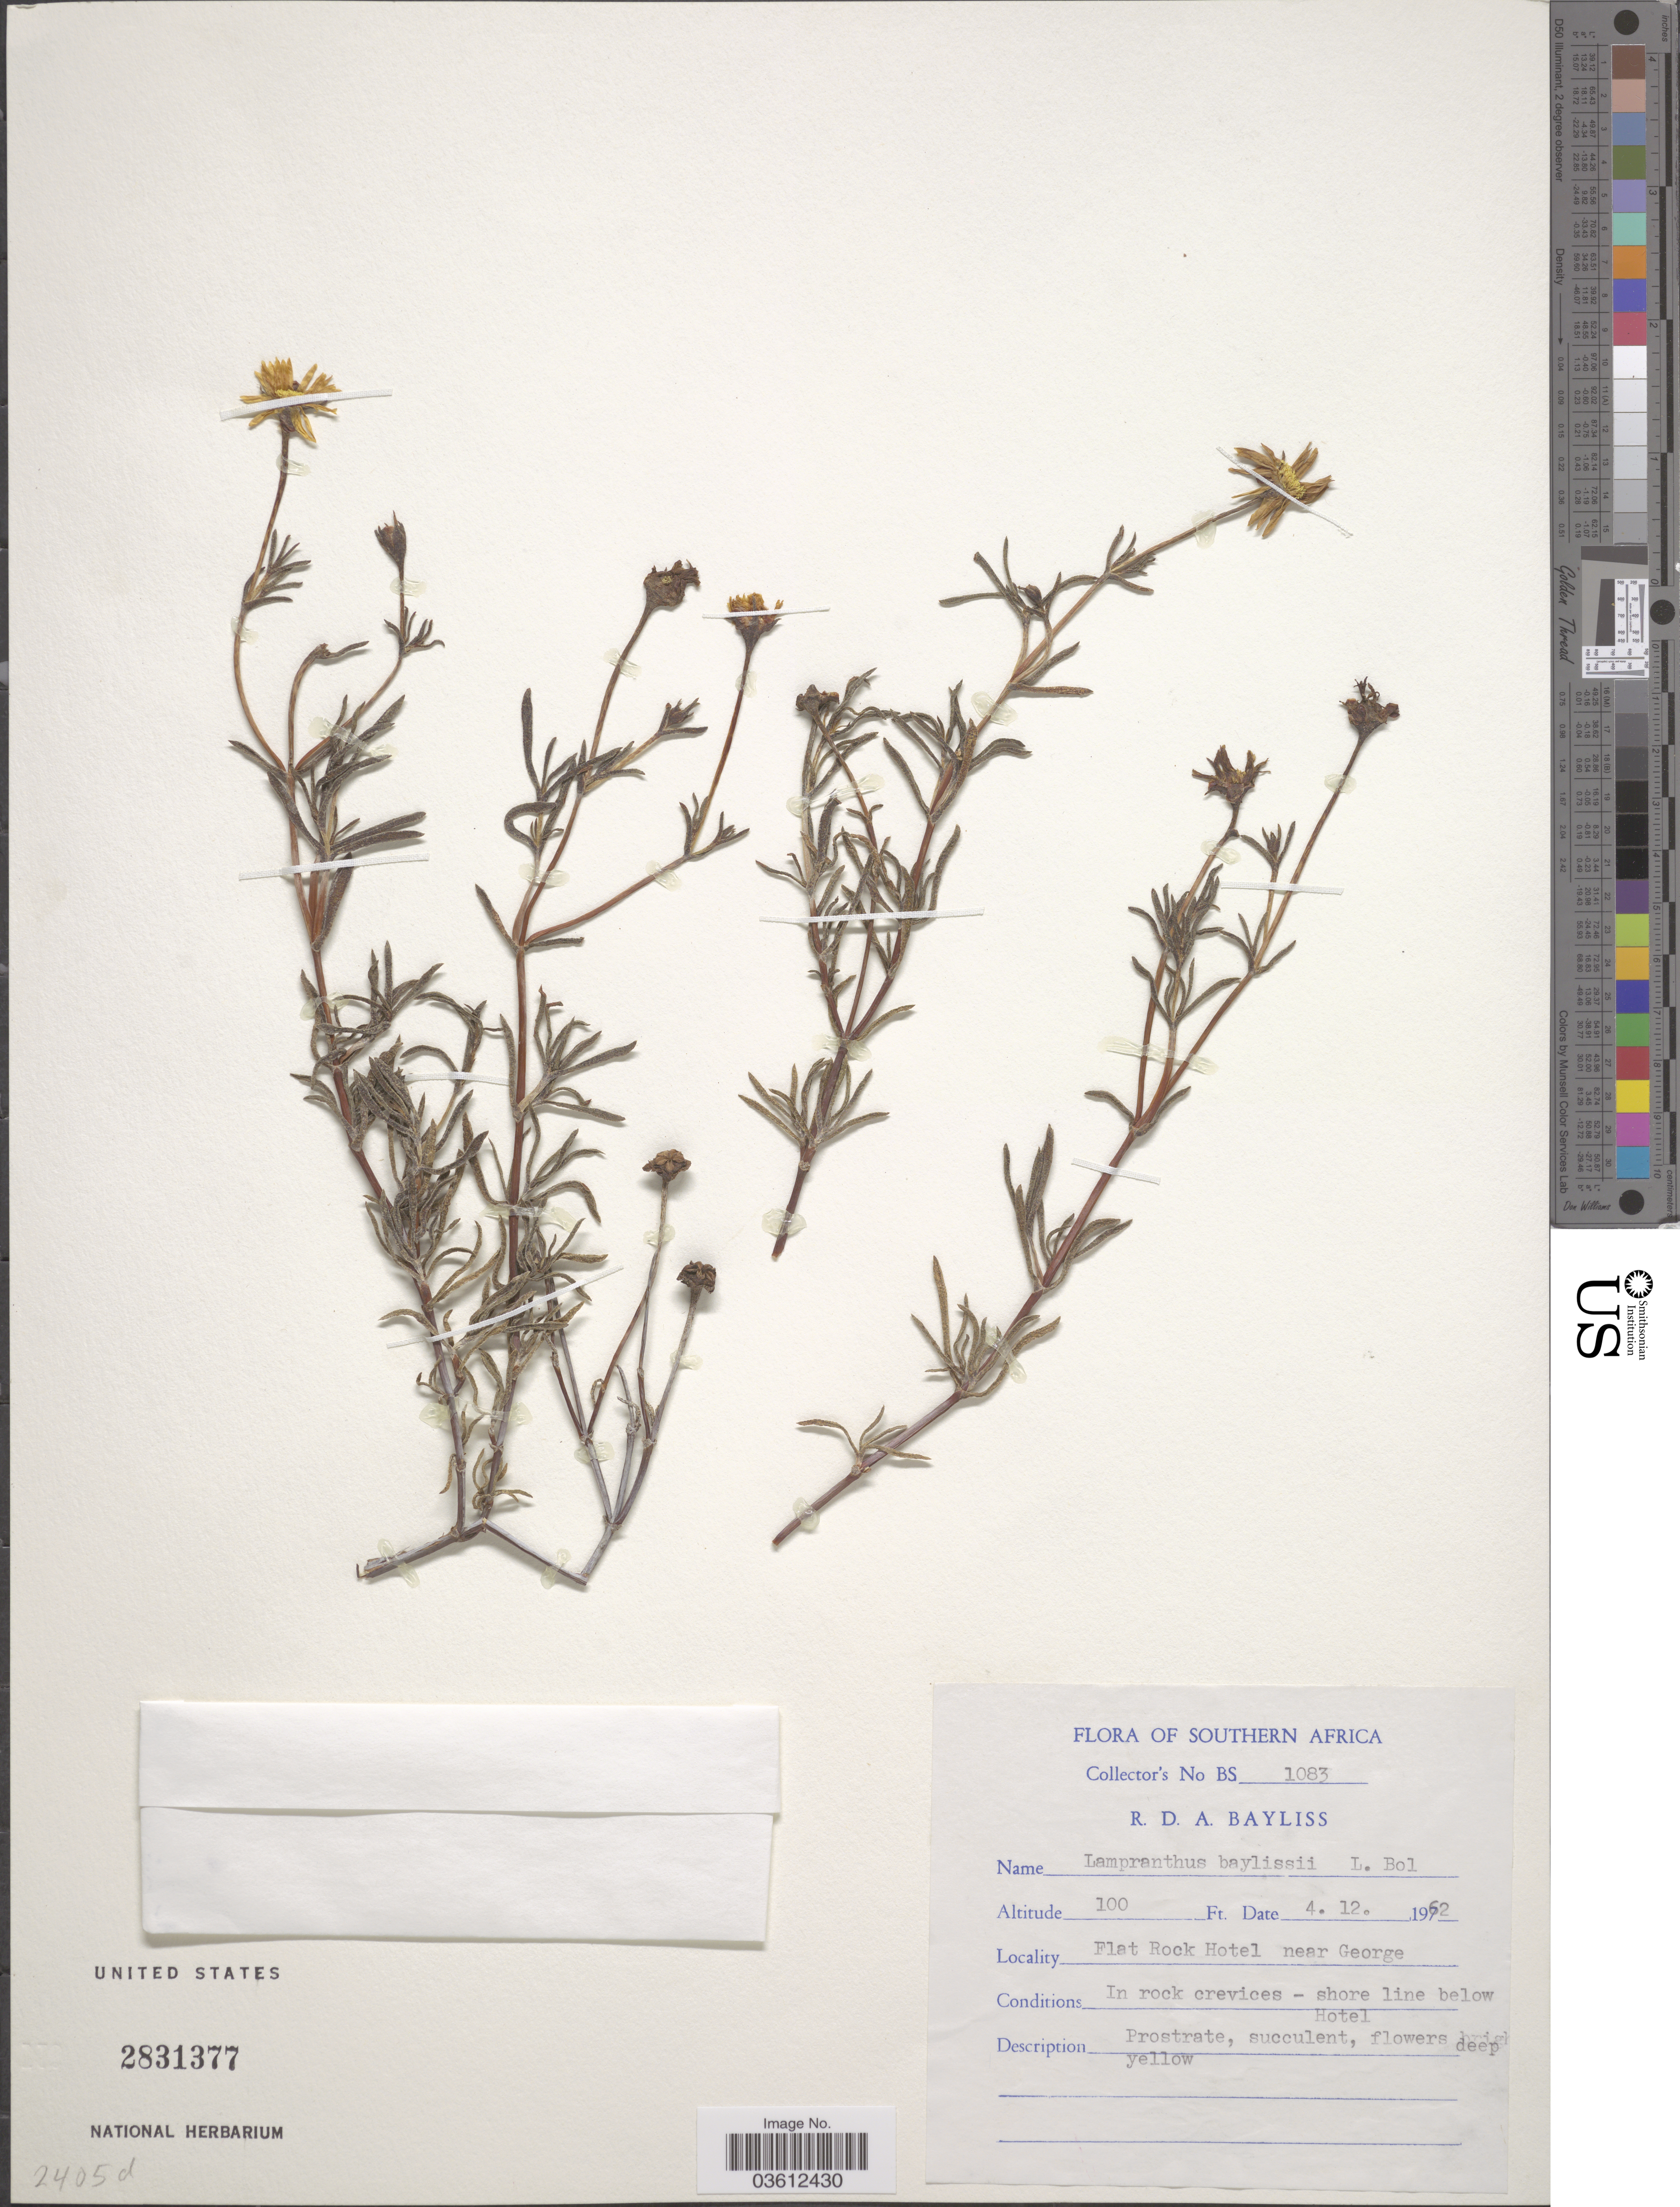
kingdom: Plantae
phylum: Tracheophyta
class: Magnoliopsida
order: Caryophyllales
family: Aizoaceae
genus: Lampranthus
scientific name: Lampranthus baylissii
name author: L. Bolus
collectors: R. Bayliss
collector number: BS1083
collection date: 1962-12-04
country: South Africa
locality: Southern Africa. Flat Rock Hotel near George.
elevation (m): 30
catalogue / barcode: US 2831377